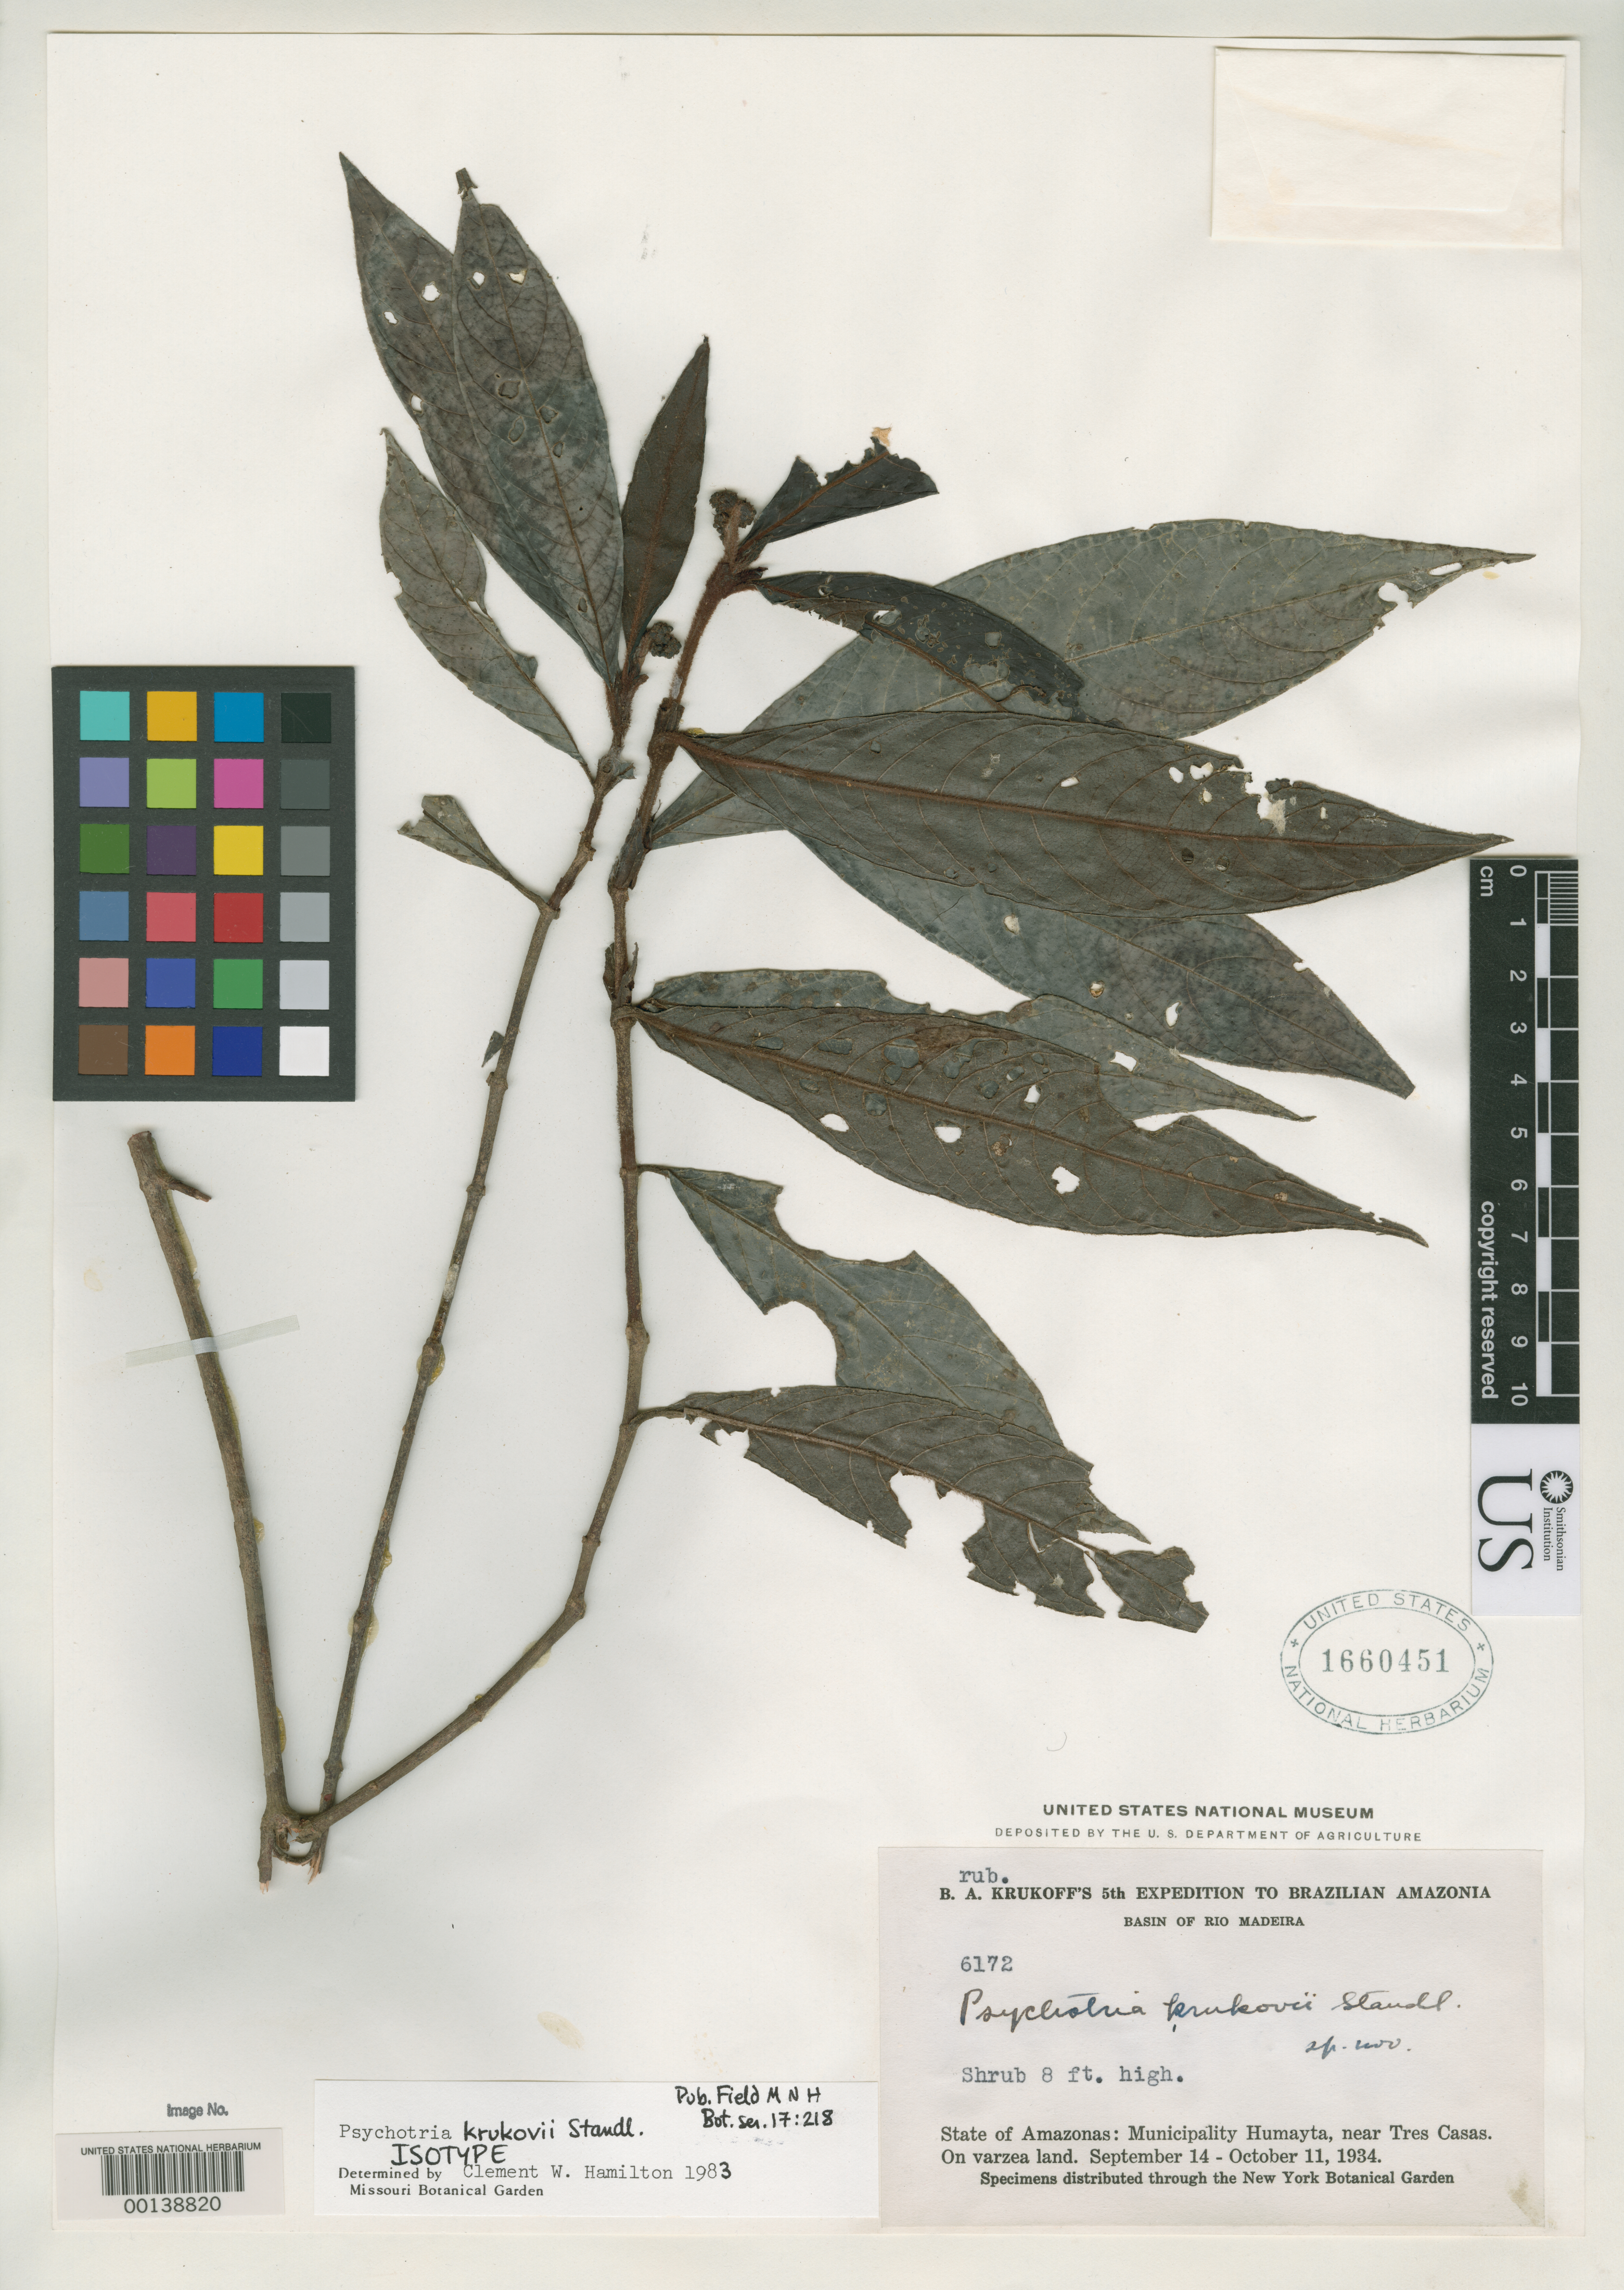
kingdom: Plantae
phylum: Tracheophyta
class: Magnoliopsida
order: Gentianales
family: Rubiaceae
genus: Psychotria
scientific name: Psychotria krukovii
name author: Standl.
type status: Isotype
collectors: B. A. Krukoff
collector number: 6172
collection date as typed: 14 Sep 1934 to 11 Oct 1934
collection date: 1934-09-14/1934-10-11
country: Brazil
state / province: Amazonas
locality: Humayta, near Tres Casas.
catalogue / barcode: US 1660451